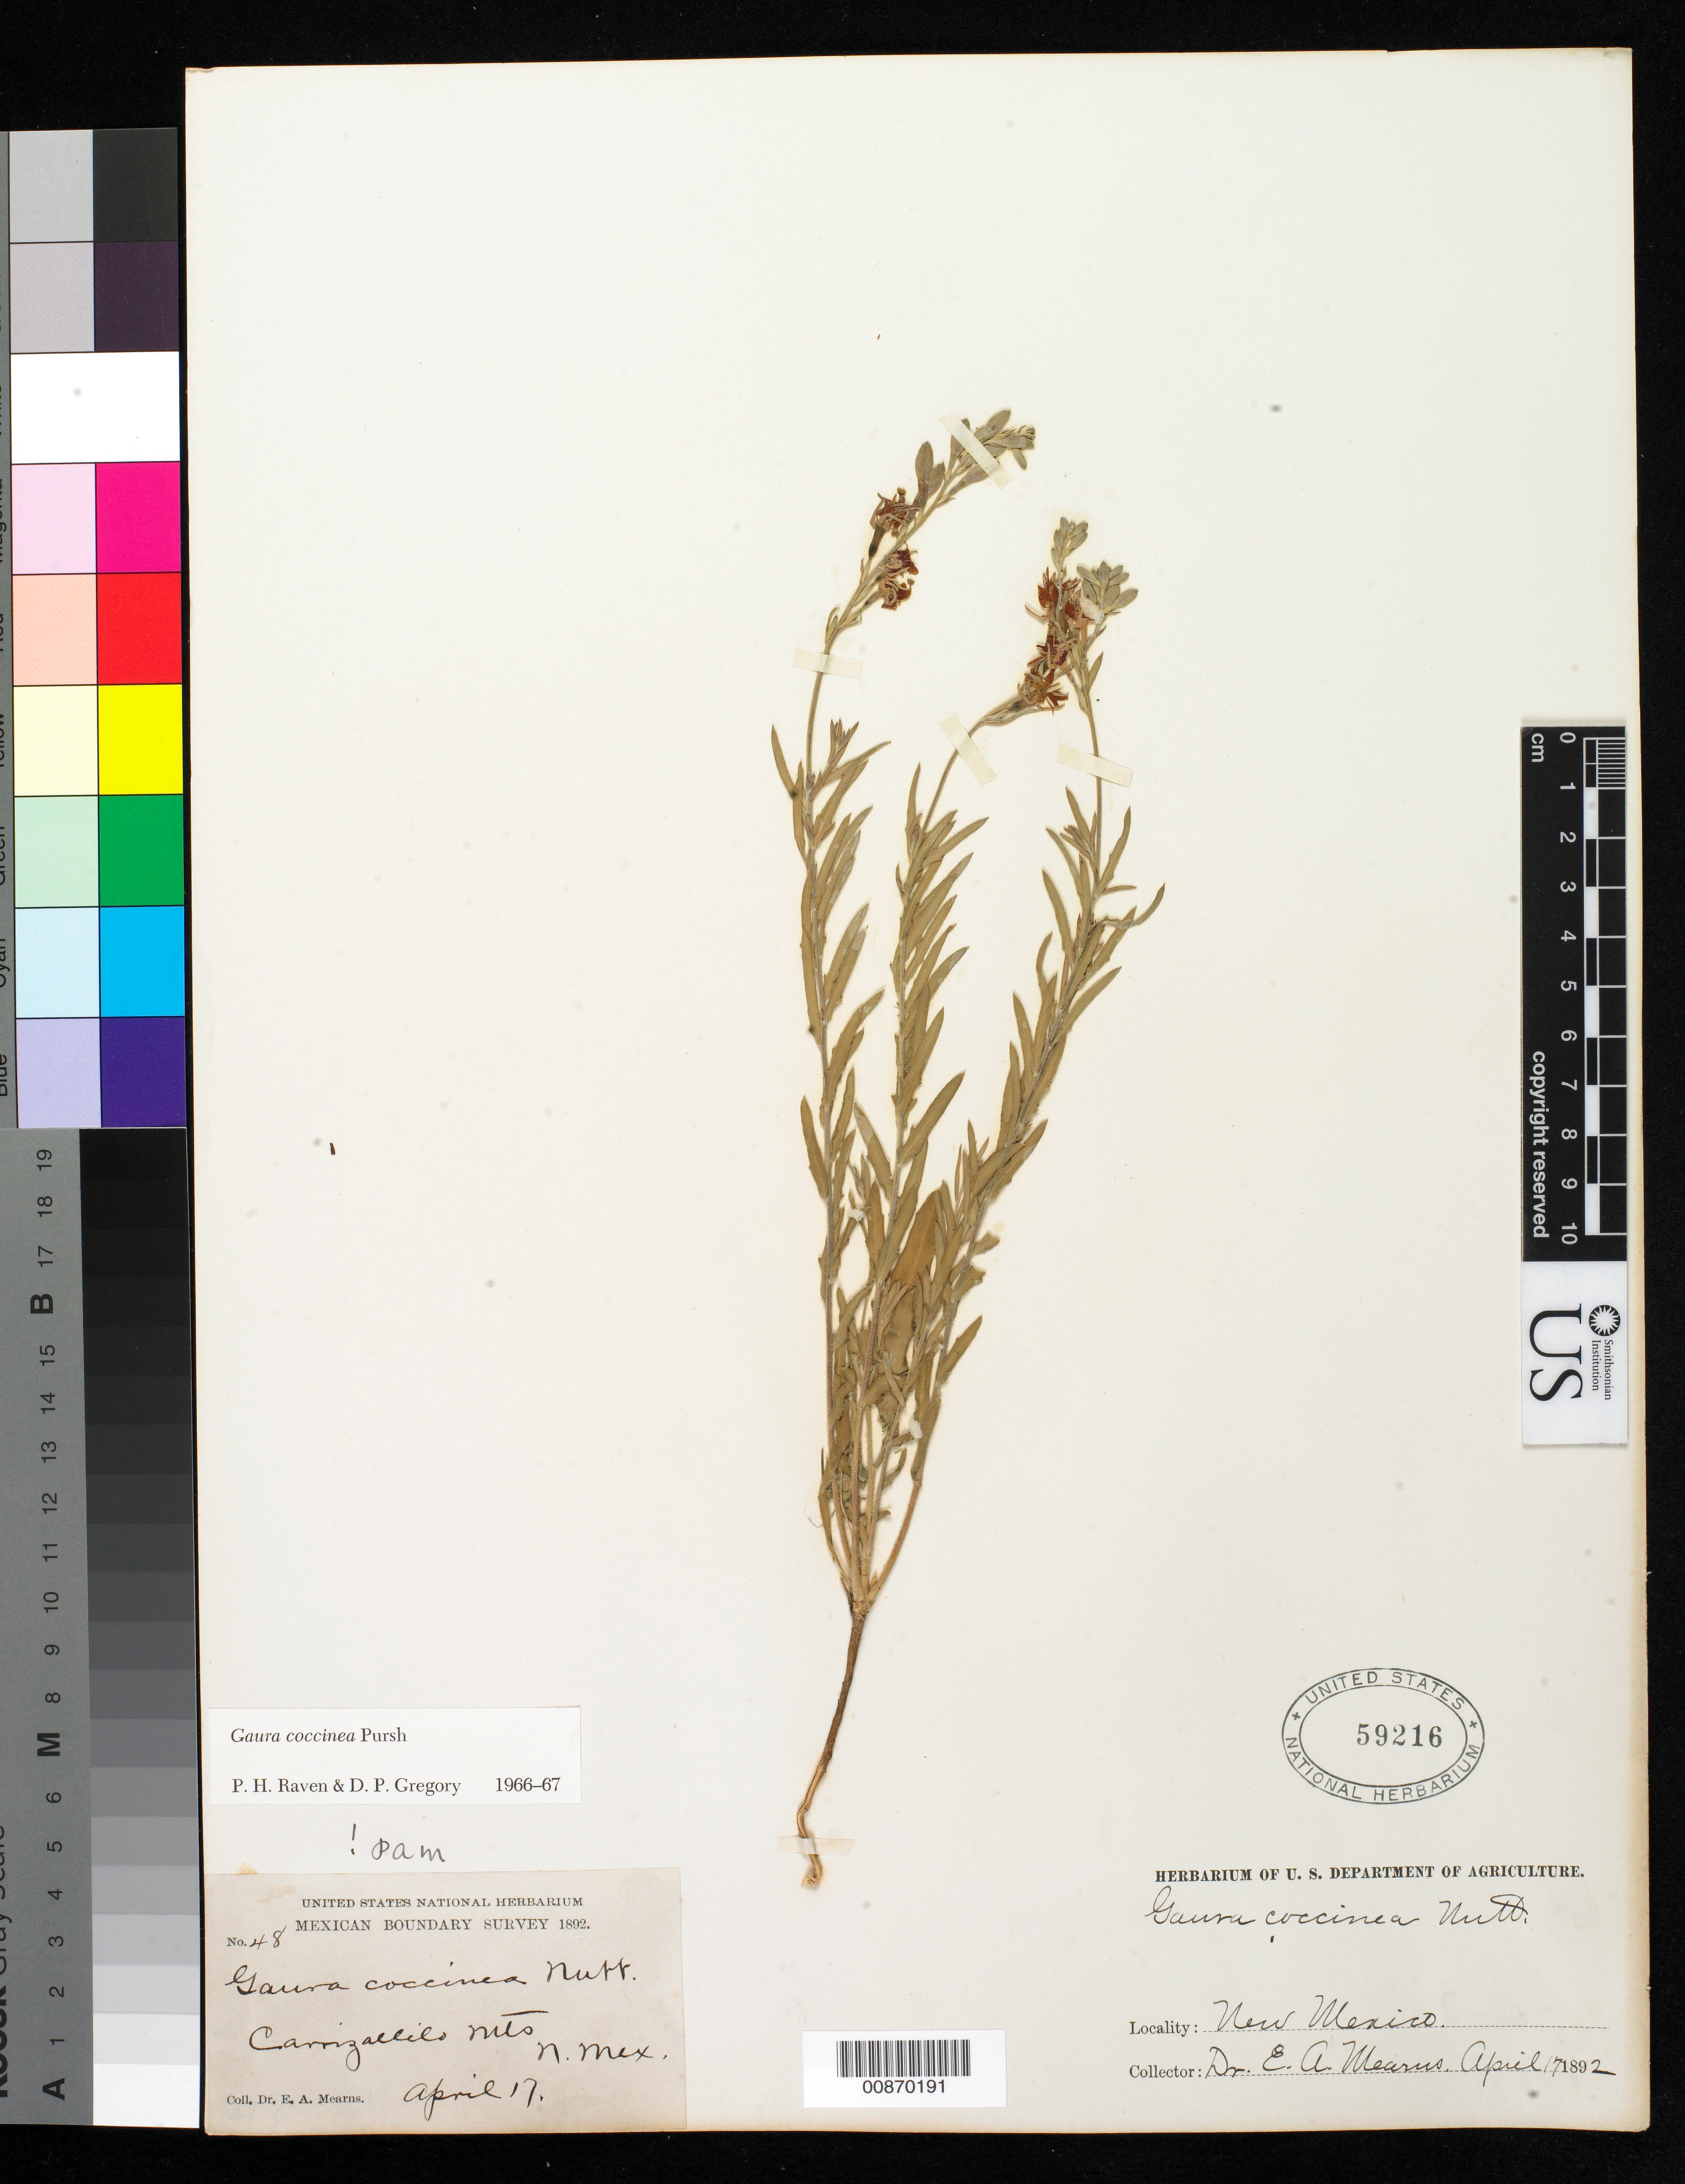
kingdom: Plantae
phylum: Tracheophyta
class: Magnoliopsida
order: Myrtales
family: Onagraceae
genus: Oenothera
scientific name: Oenothera suffrutescens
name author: (Ser.) W.L. Wagner & Hoch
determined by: Wagner, W. L., (BOT), Smithsonian Institution - National Museum of Natural History (UNITED STATES)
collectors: E. A. Mearns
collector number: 48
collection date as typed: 17 Apr 1892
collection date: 1892-04-17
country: United States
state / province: New Mexico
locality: Carrizalillo Mts., New Mexico.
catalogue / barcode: US 59216